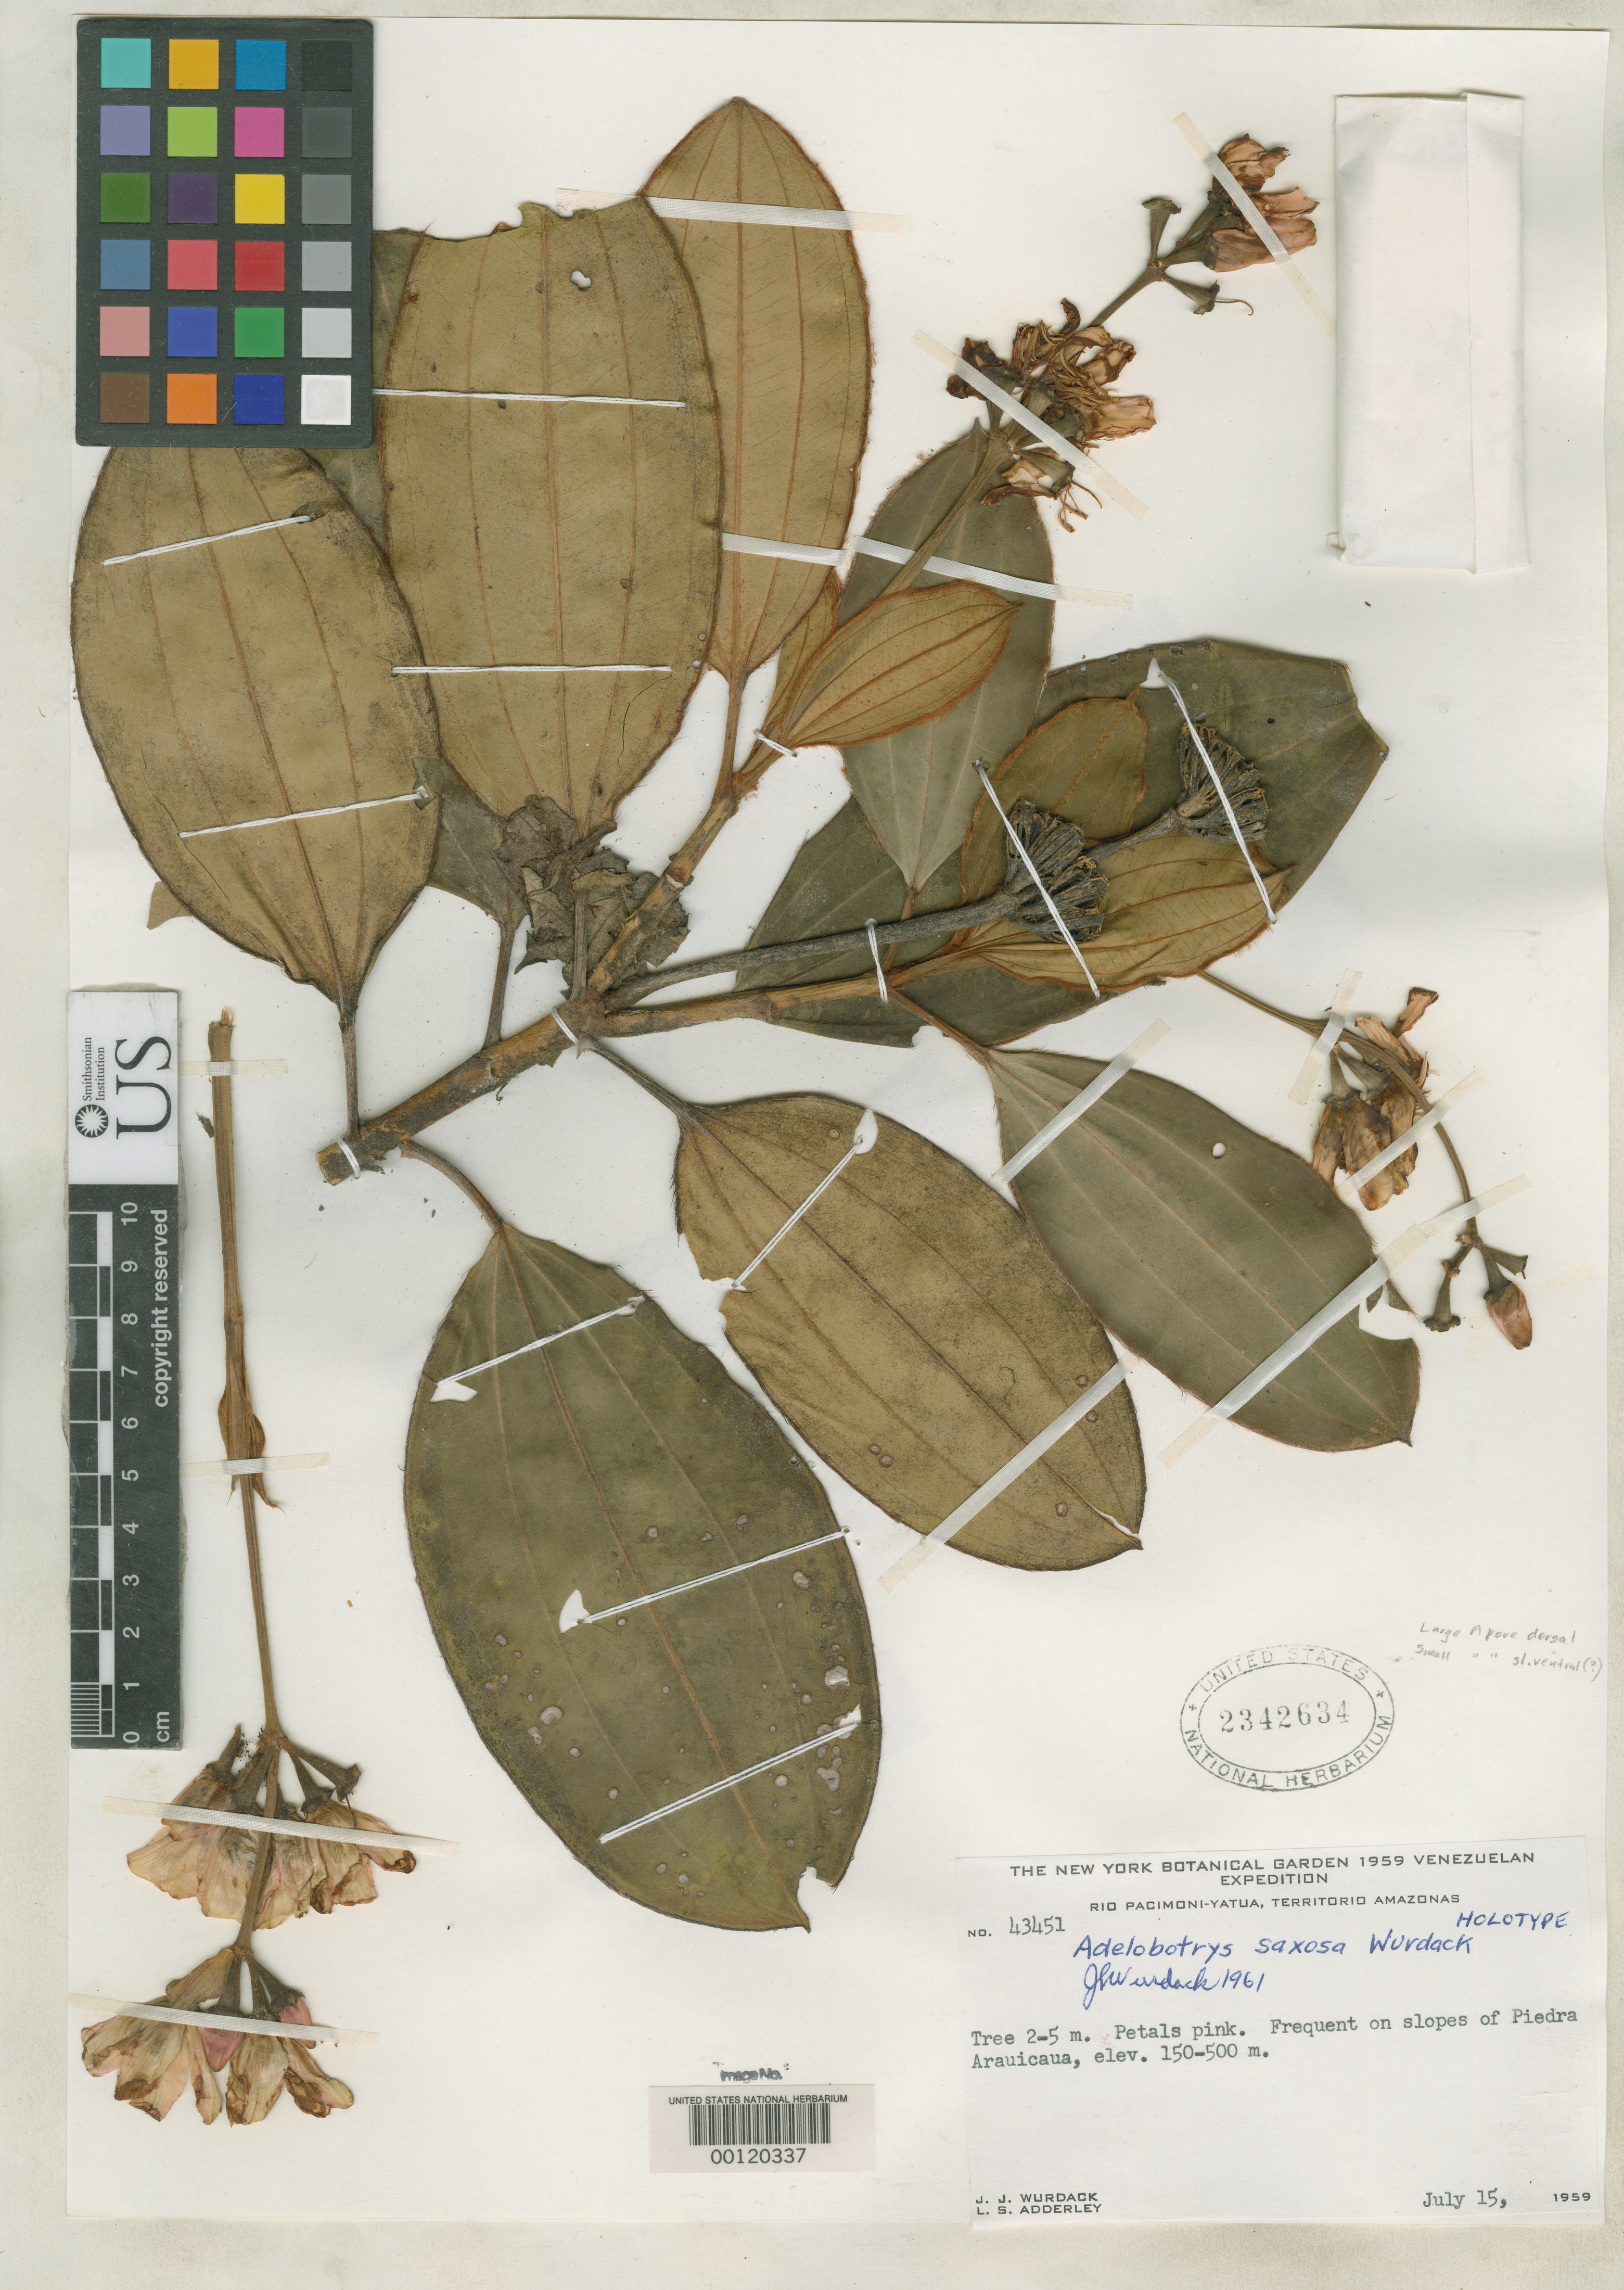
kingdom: Plantae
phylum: Tracheophyta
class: Magnoliopsida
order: Myrtales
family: Melastomataceae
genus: Adelobotrys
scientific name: Adelobotrys saxosus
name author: Wurdack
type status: Holotype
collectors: J. J. Wurdack & L. S. Adderley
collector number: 43451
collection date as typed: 15 Jul 1959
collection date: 1959-07-15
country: Venezuela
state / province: Amazonas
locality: Piedra Arauicaua, Rio Yatua.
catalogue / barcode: US 2342634